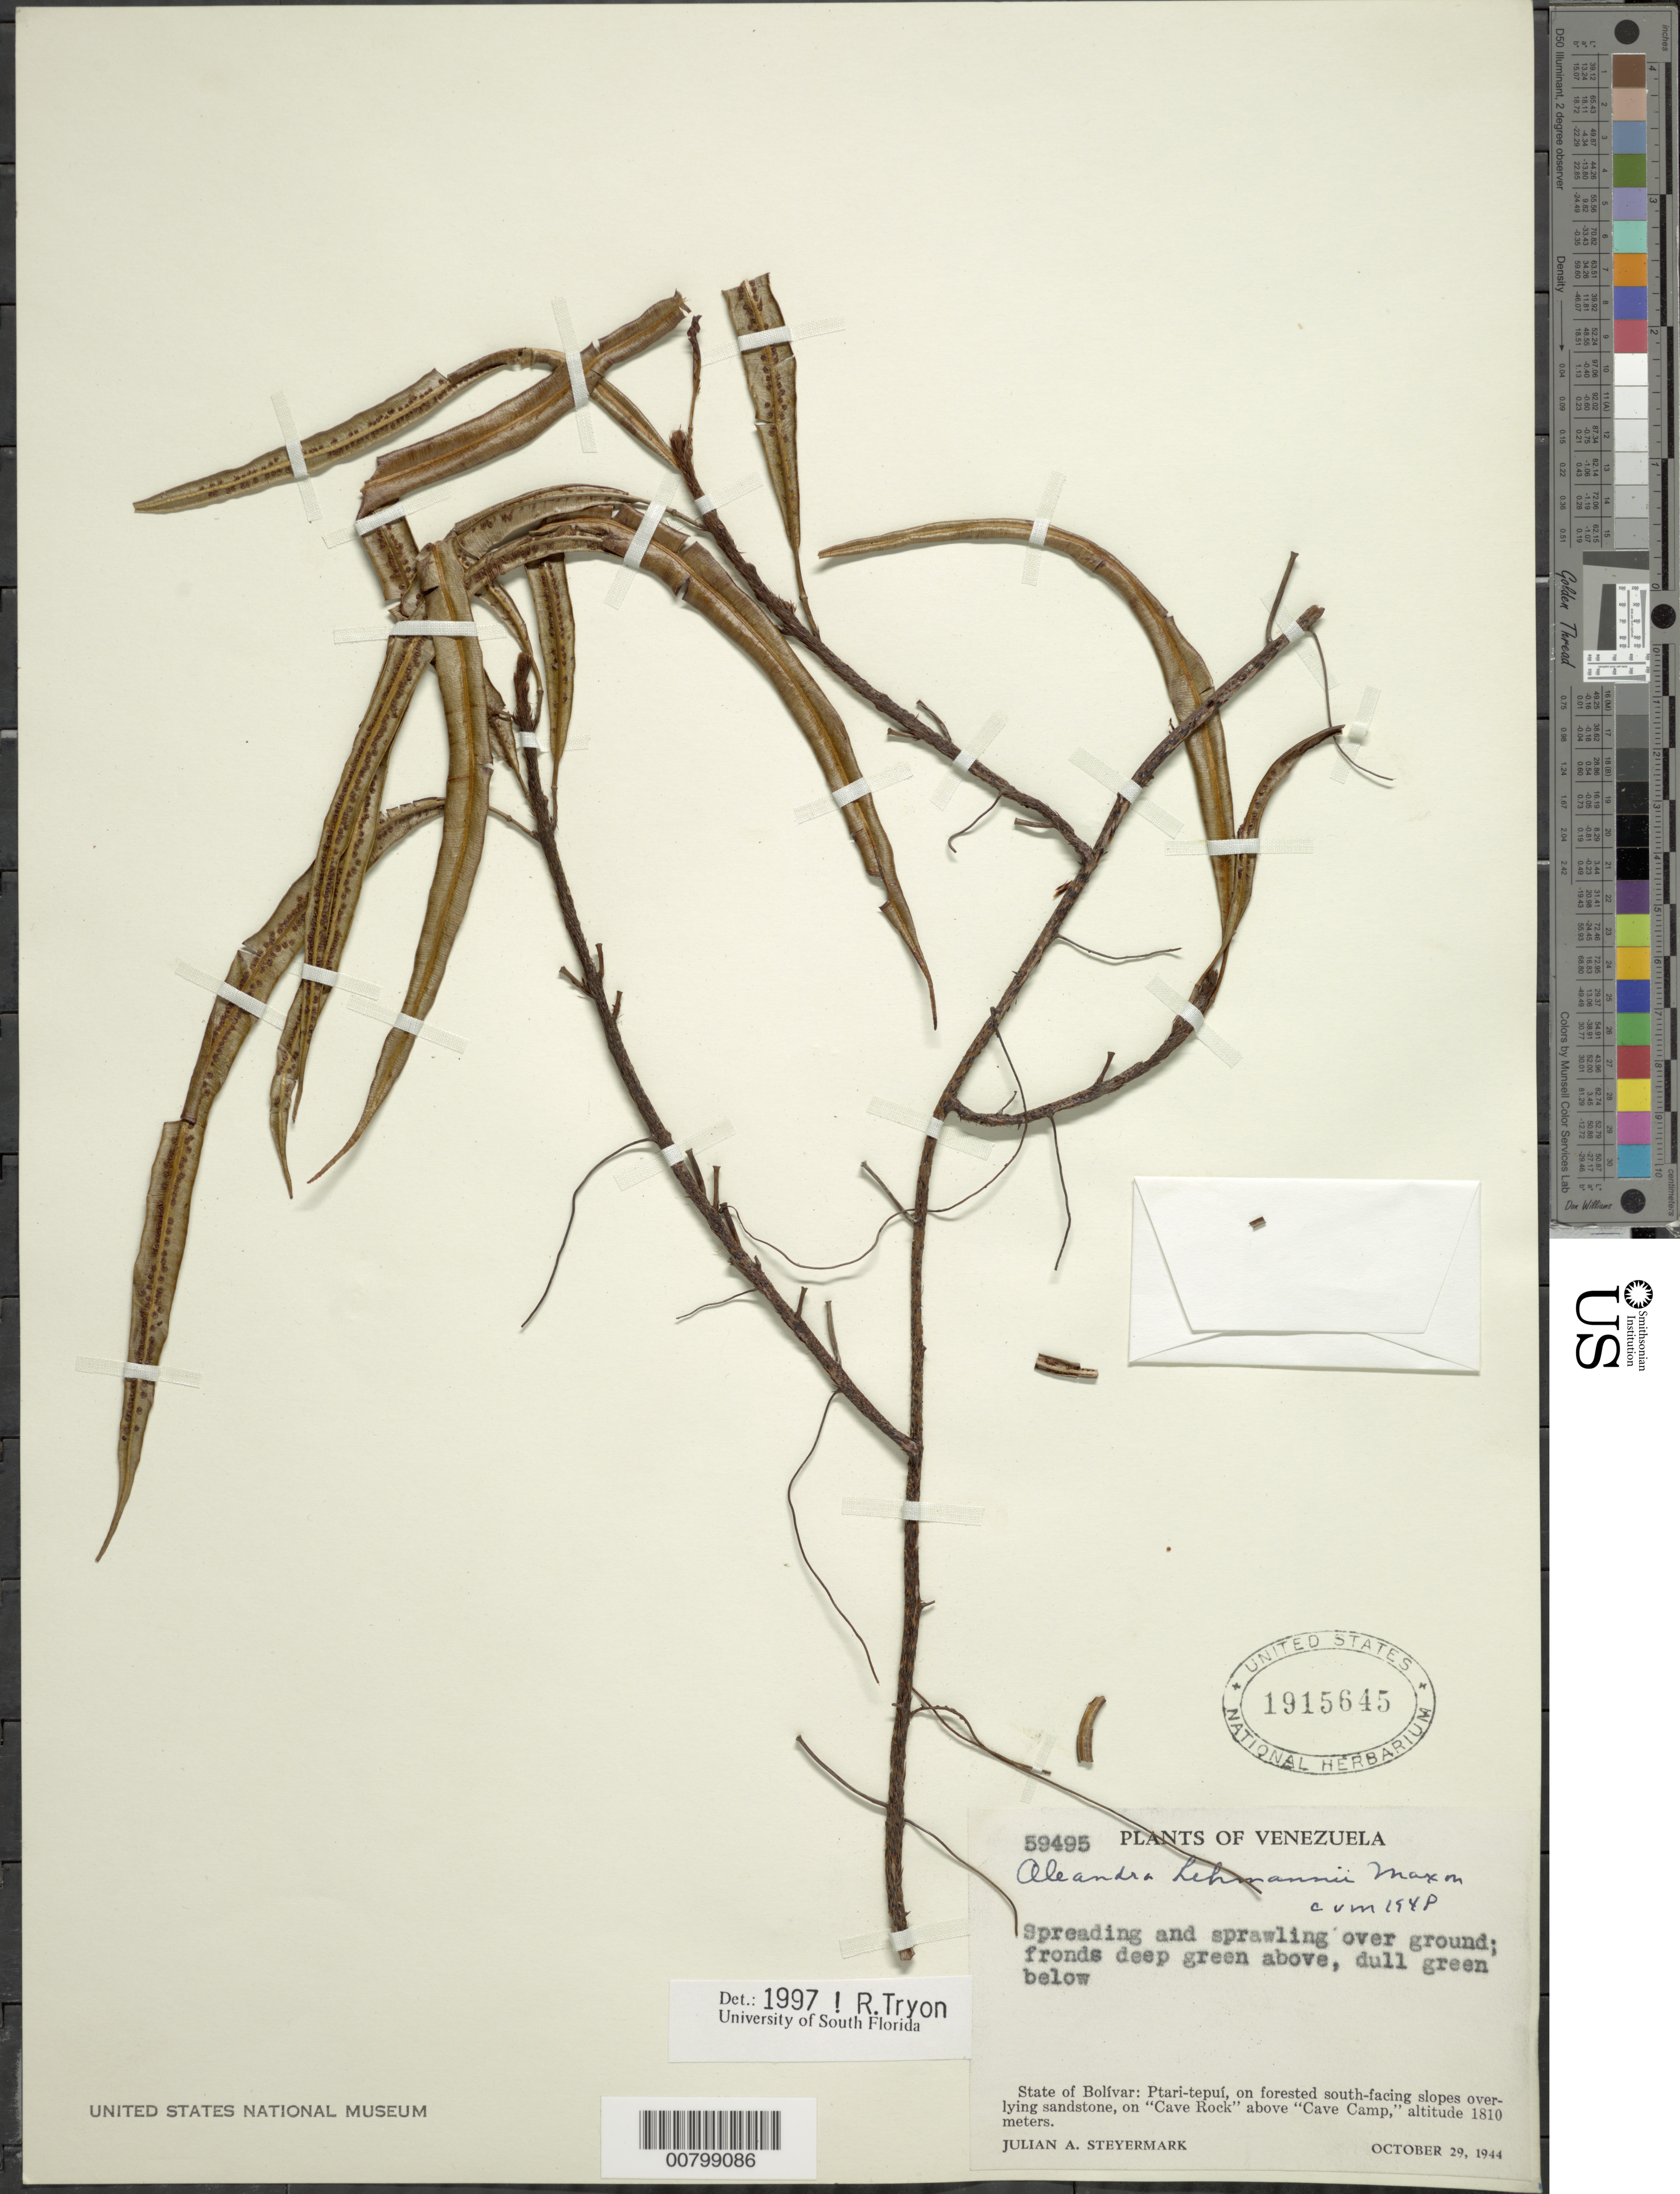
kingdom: Plantae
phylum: Tracheophyta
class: Polypodiopsida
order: Polypodiales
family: Oleandraceae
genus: Oleandra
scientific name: Oleandra lehmannii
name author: Maxon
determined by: Tryon, Rolla M., Jr.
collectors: J. Steyermark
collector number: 59495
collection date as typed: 29-Oct-44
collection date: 1944-10-29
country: Venezuela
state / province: Bolívar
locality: Ptari-tepuí, "Cave Rock" above "Cave Camp"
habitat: Forested S-facing slopes overlying sandstone; over ground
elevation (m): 1810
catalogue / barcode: US 1915645